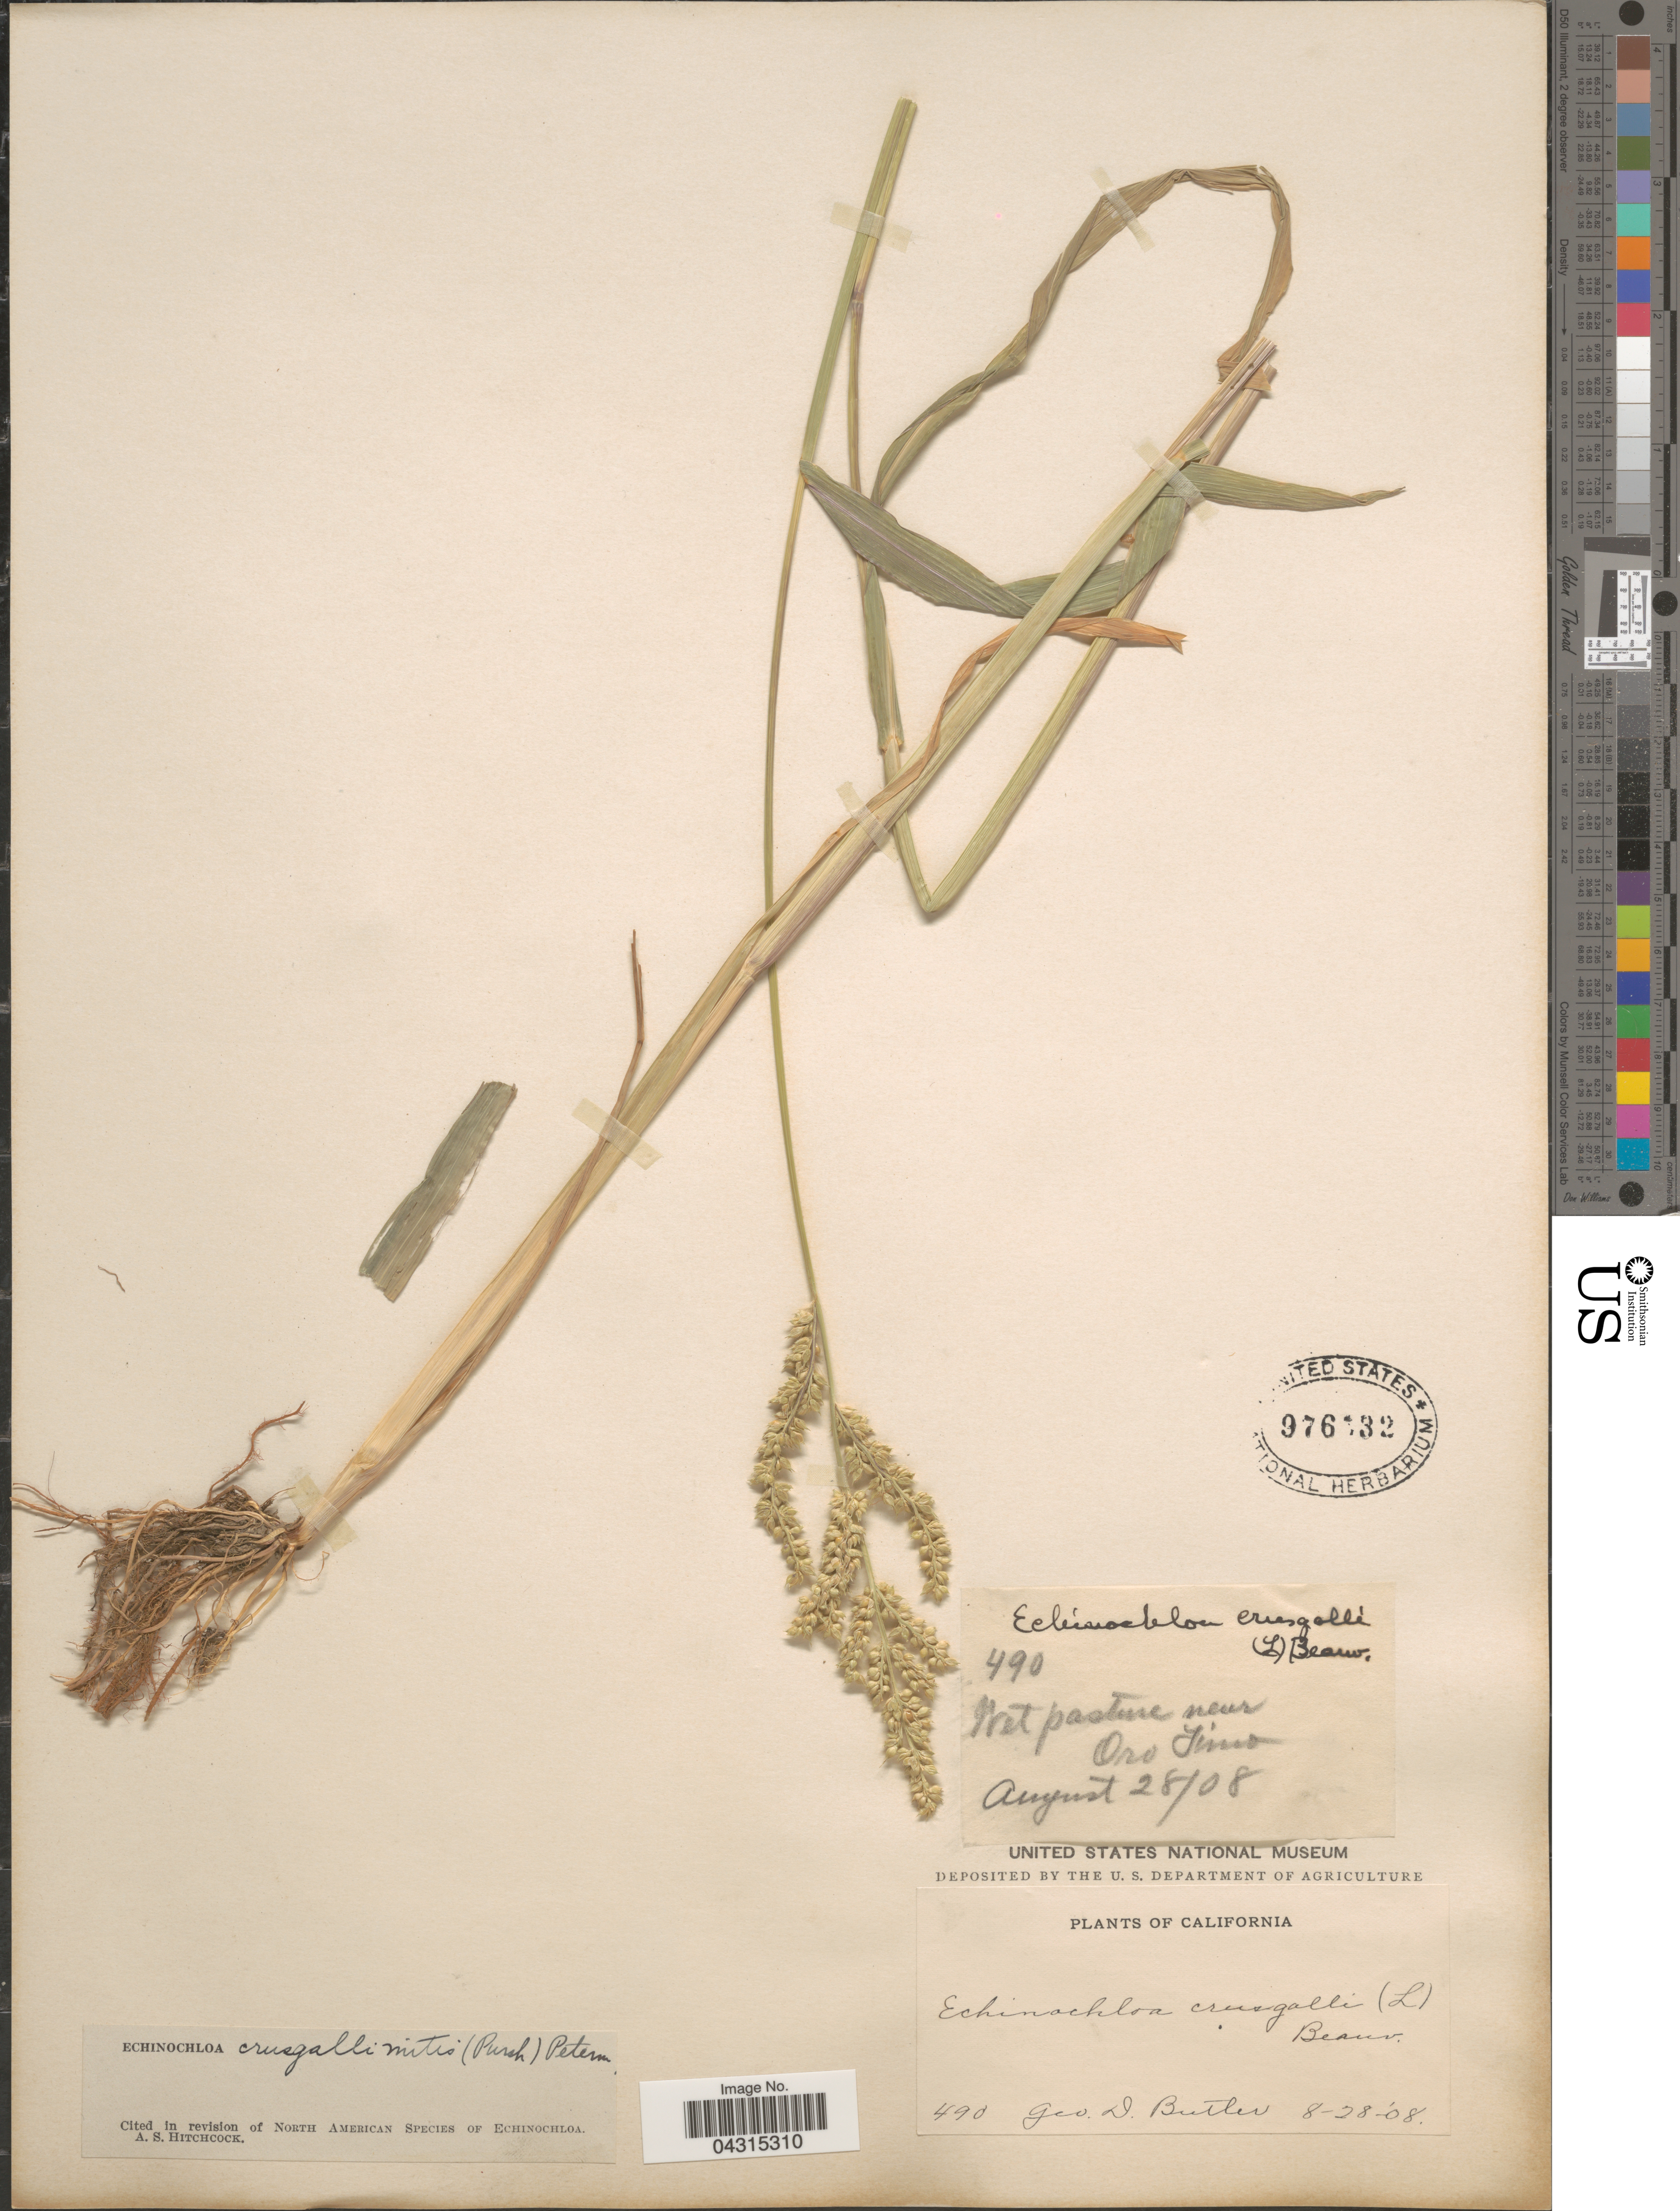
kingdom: Plantae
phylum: Tracheophyta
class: Liliopsida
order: Poales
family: Poaceae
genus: Echinochloa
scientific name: Echinochloa crus-galli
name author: (L.) P. Beauv.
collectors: G. D. Butler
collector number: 490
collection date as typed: Transcribed d/m/y: 28/8/8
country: United States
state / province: California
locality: Wet pasture near Oro Fino.